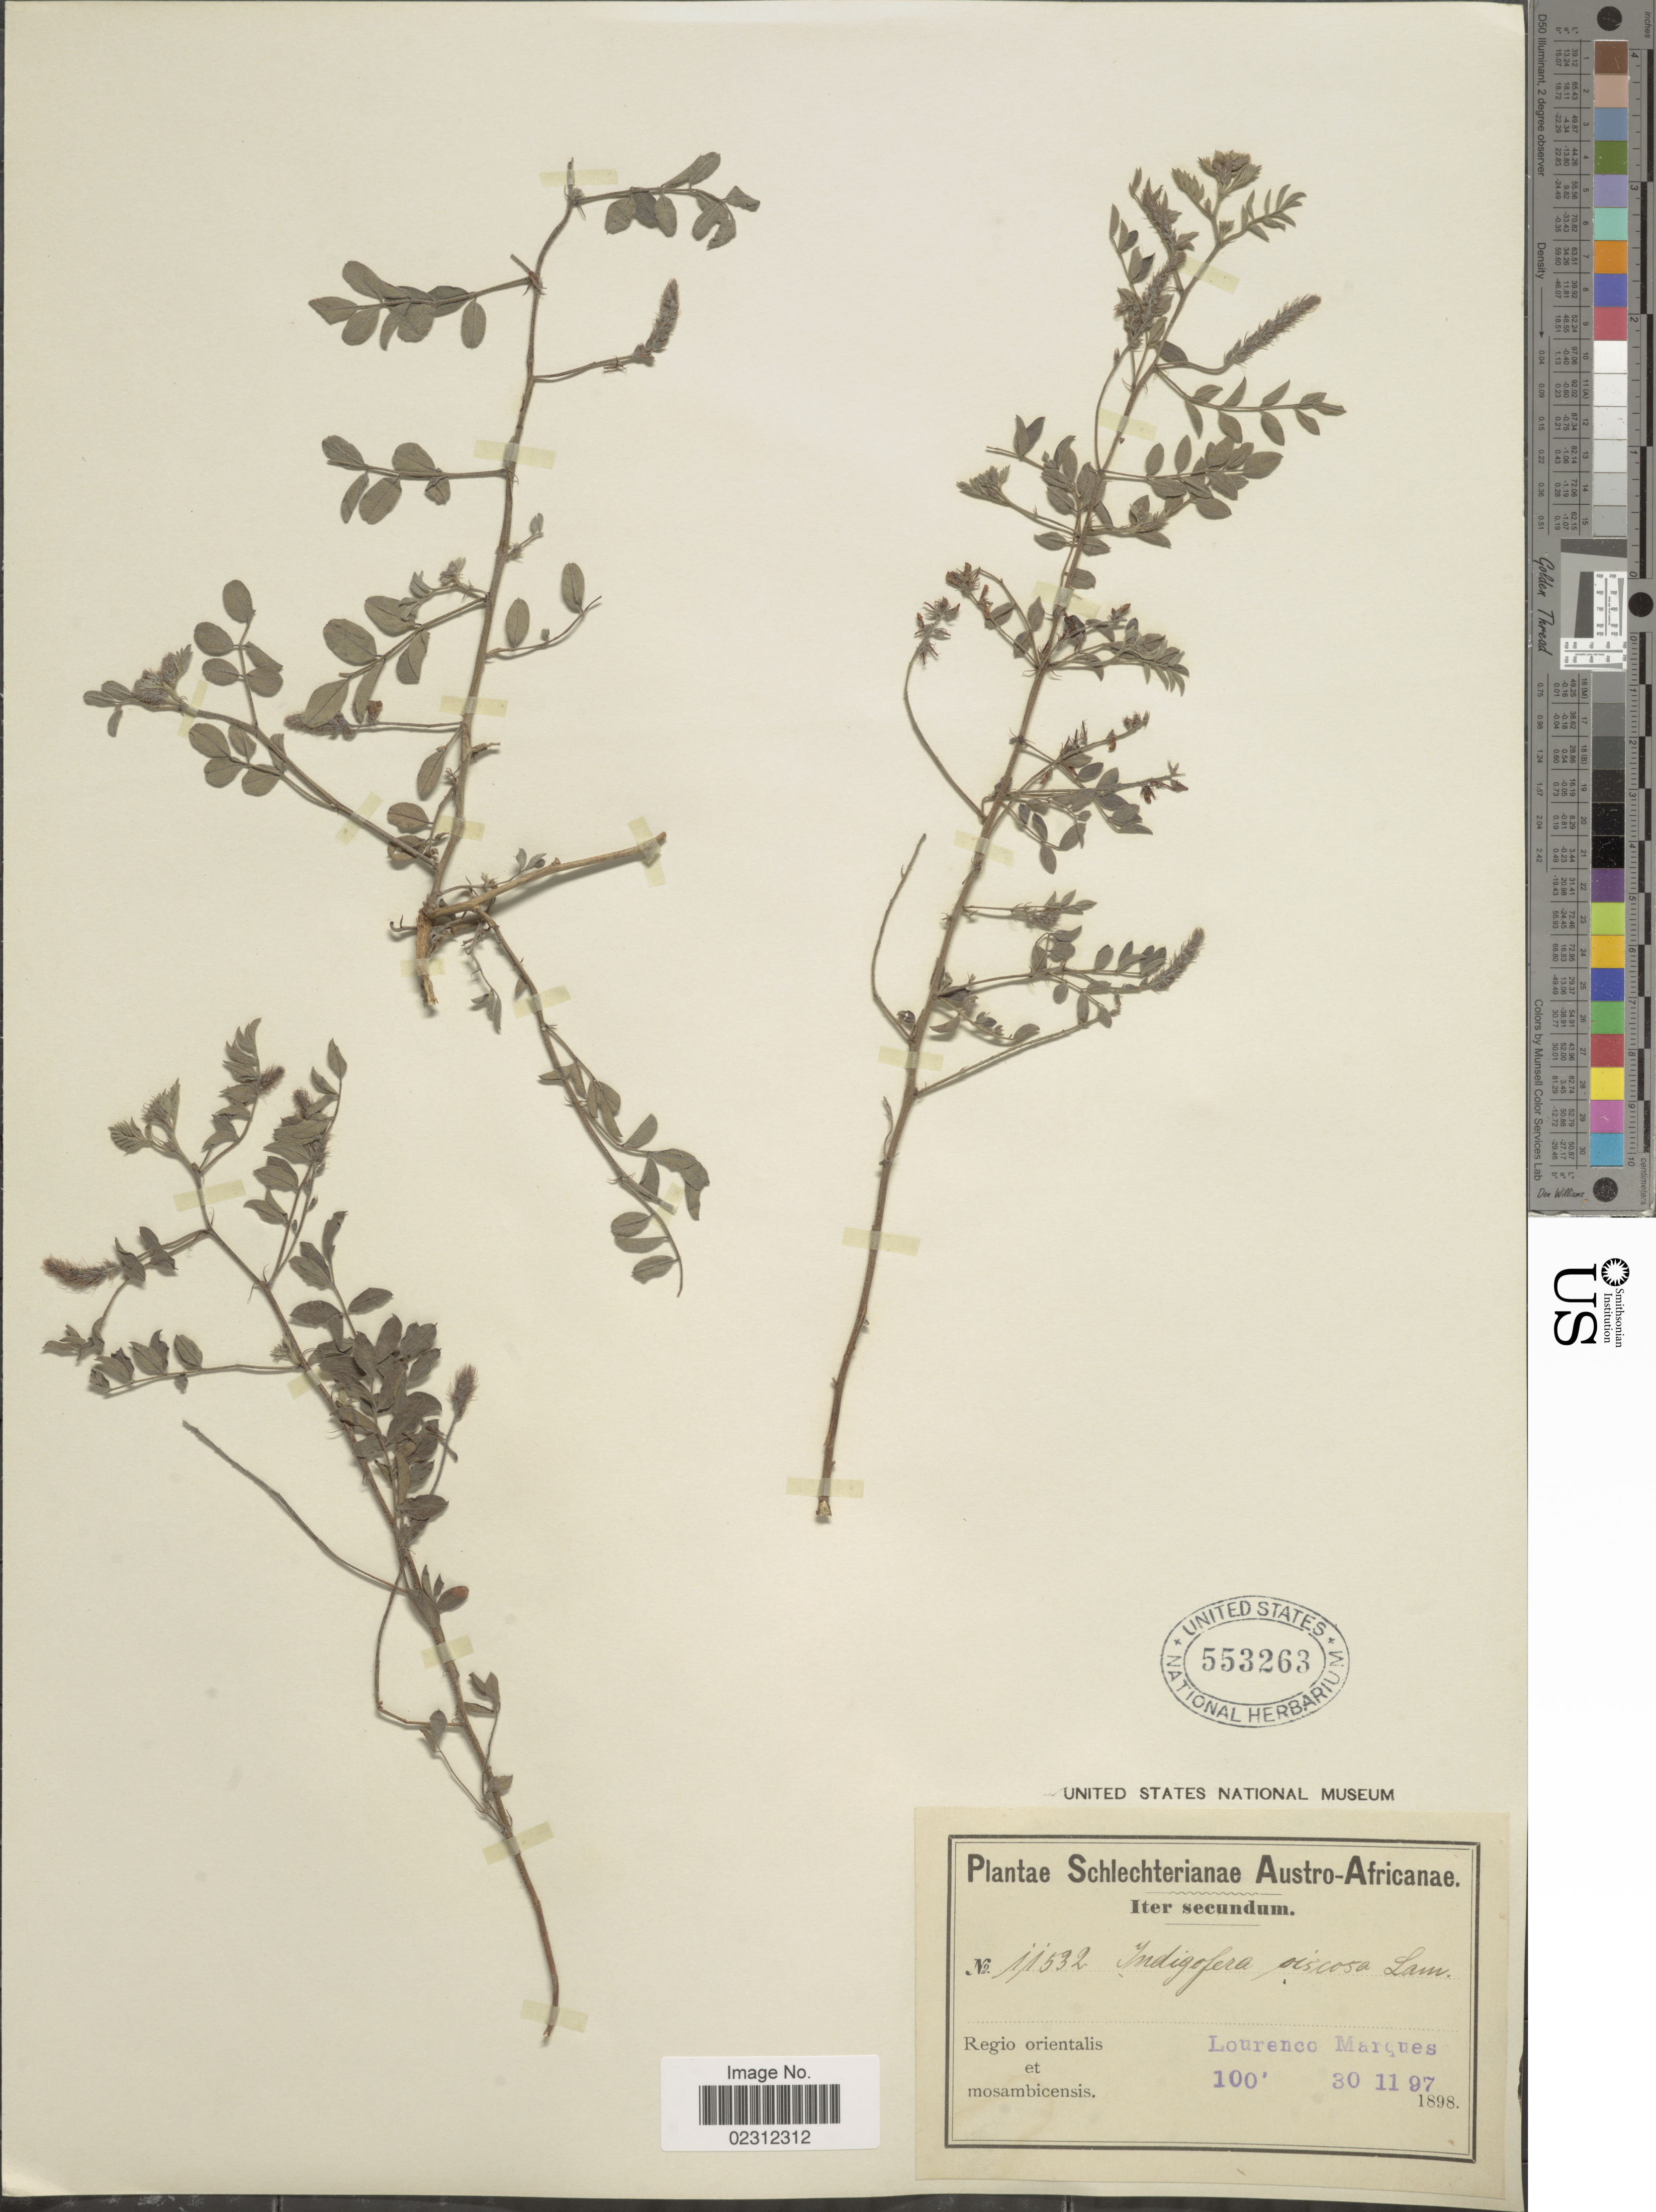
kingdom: Plantae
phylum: Tracheophyta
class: Magnoliopsida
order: Fabales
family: Fabaceae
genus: Indigofera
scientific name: Indigofera viscosa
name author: Lam.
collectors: Schlechter, --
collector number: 11532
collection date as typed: Transcribed d/m/y: 30/11/97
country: Mozambique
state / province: Maputo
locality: Austro-Africanae, Lourenco Marques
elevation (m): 30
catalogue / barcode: US 553263